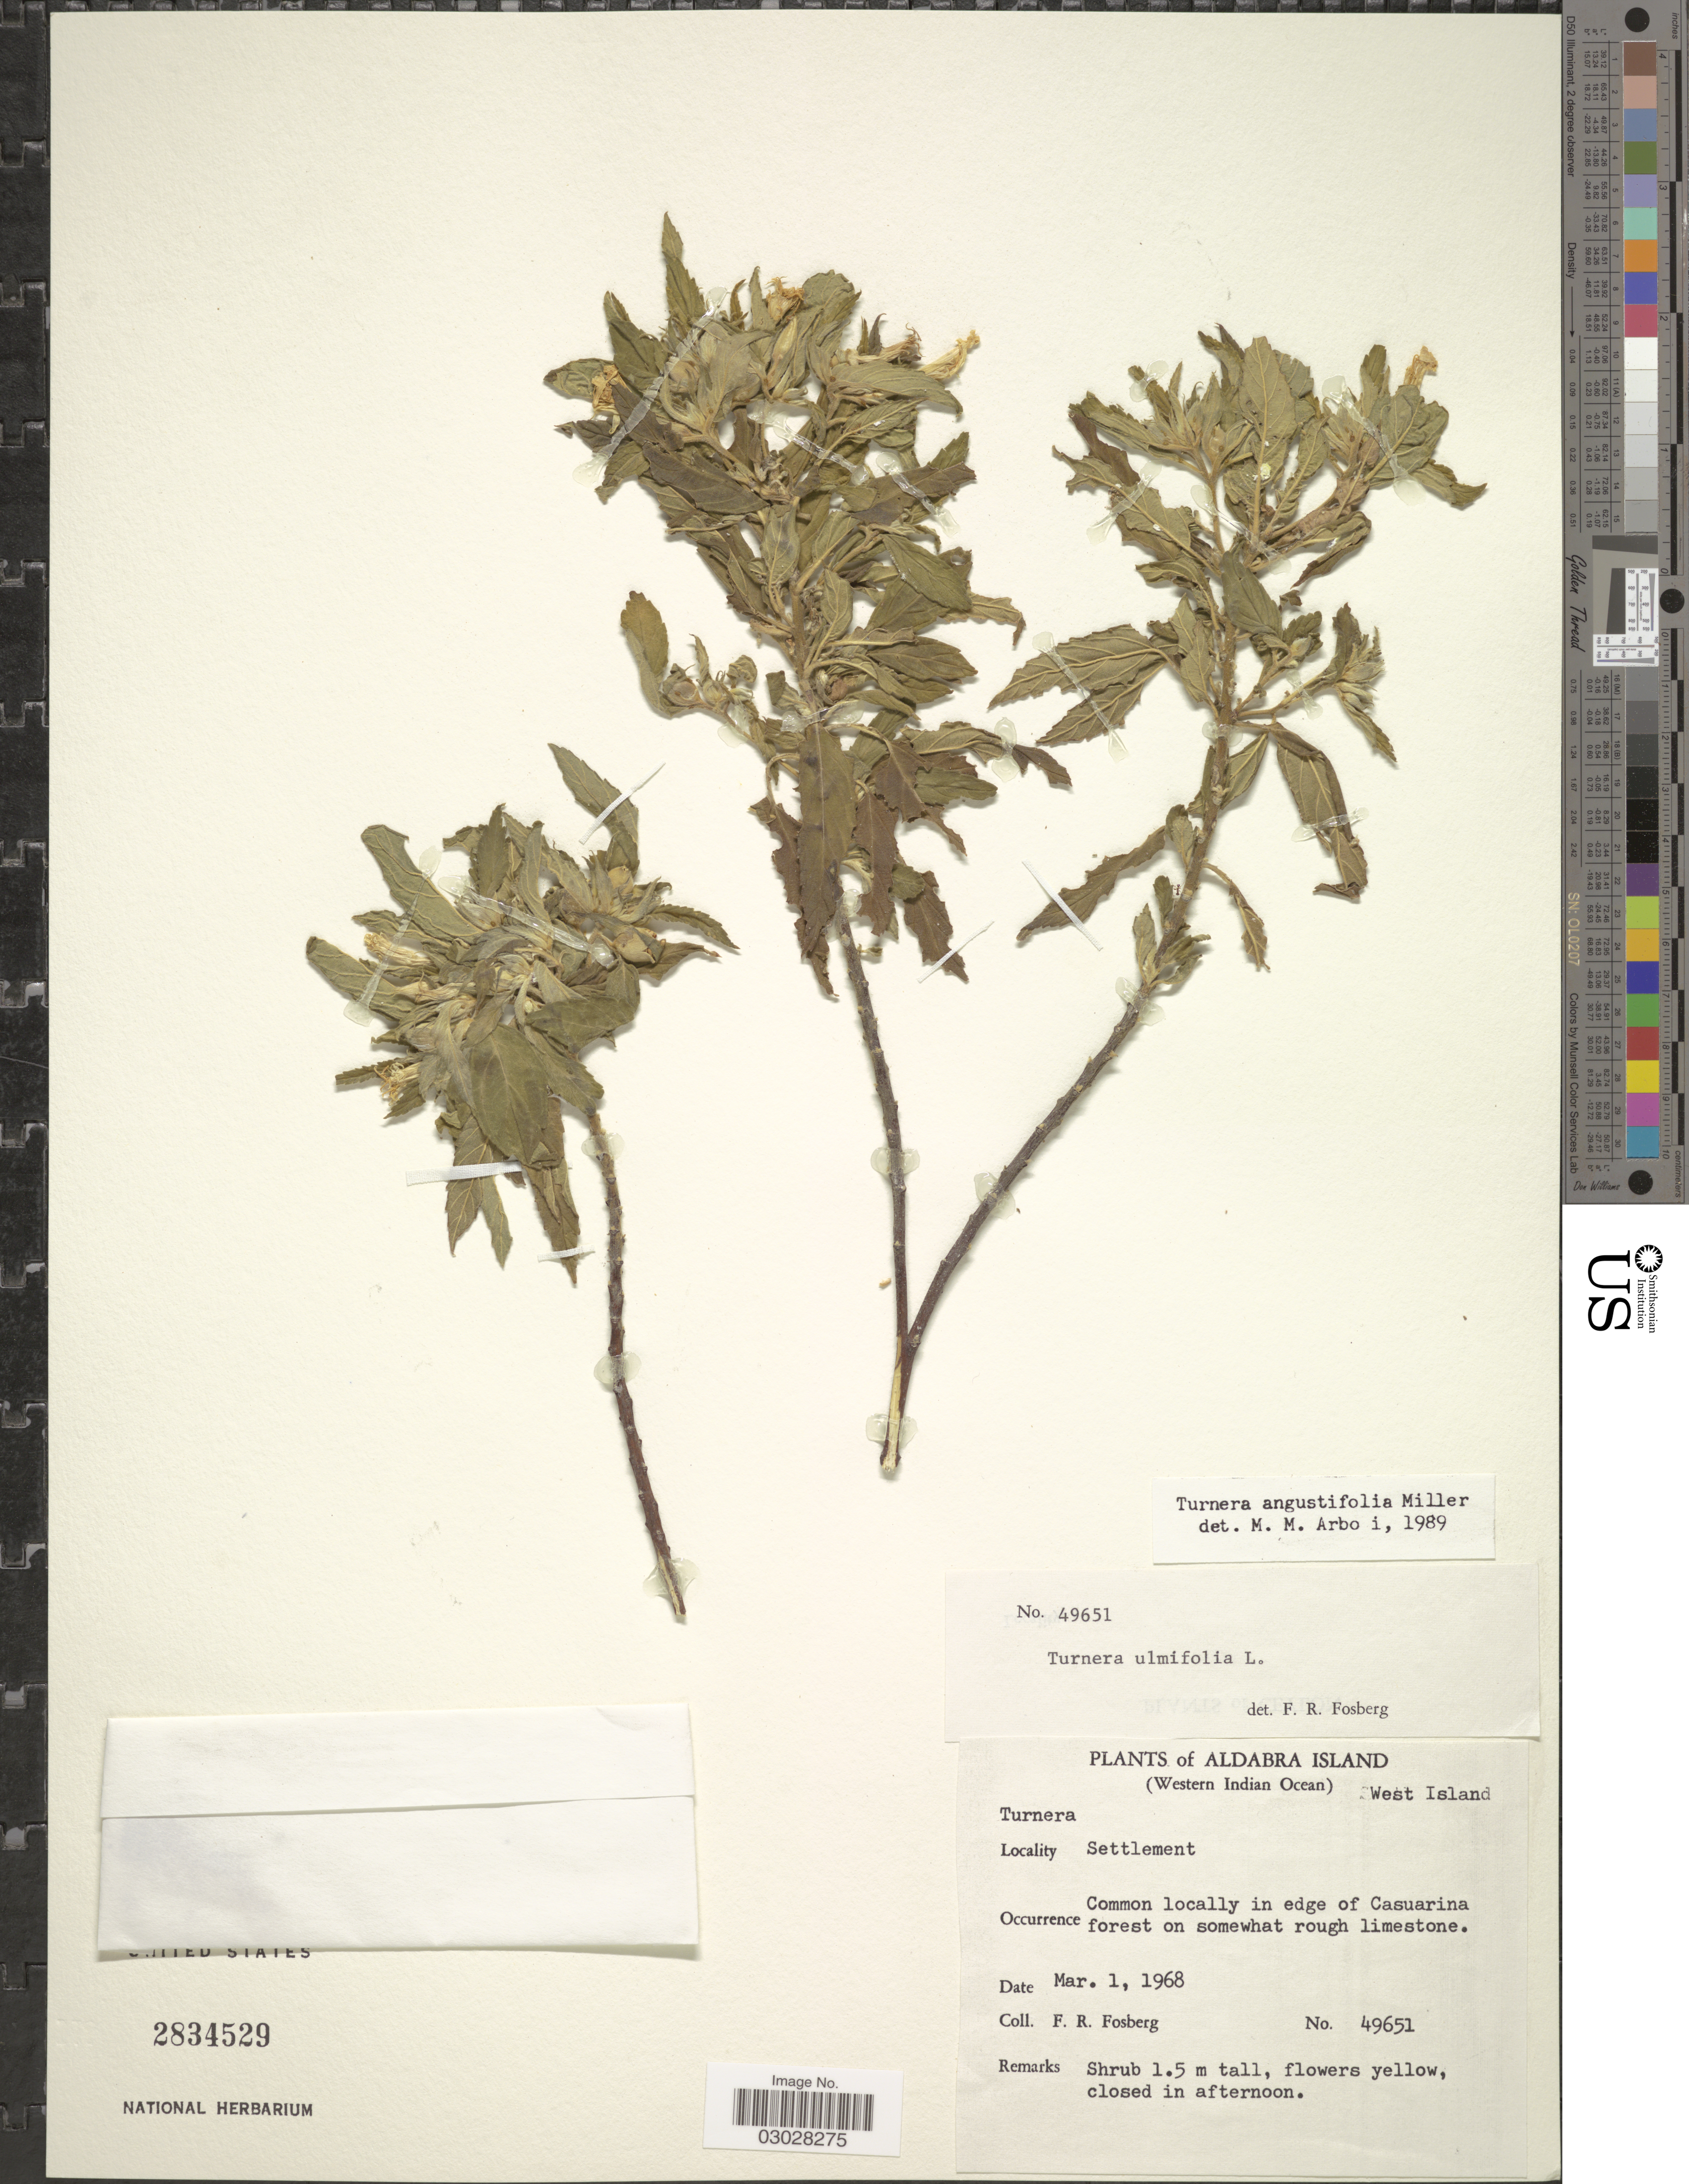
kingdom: Plantae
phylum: Tracheophyta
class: Magnoliopsida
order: Malpighiales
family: Turneraceae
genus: Turnera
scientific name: Turnera ulmifolia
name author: L.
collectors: F. R. Fosberg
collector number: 49651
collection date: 1968-03-01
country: Seychelles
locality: Aldabra Island. (Western Indian Ocean) West Island. Settlement.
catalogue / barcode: US 2834529